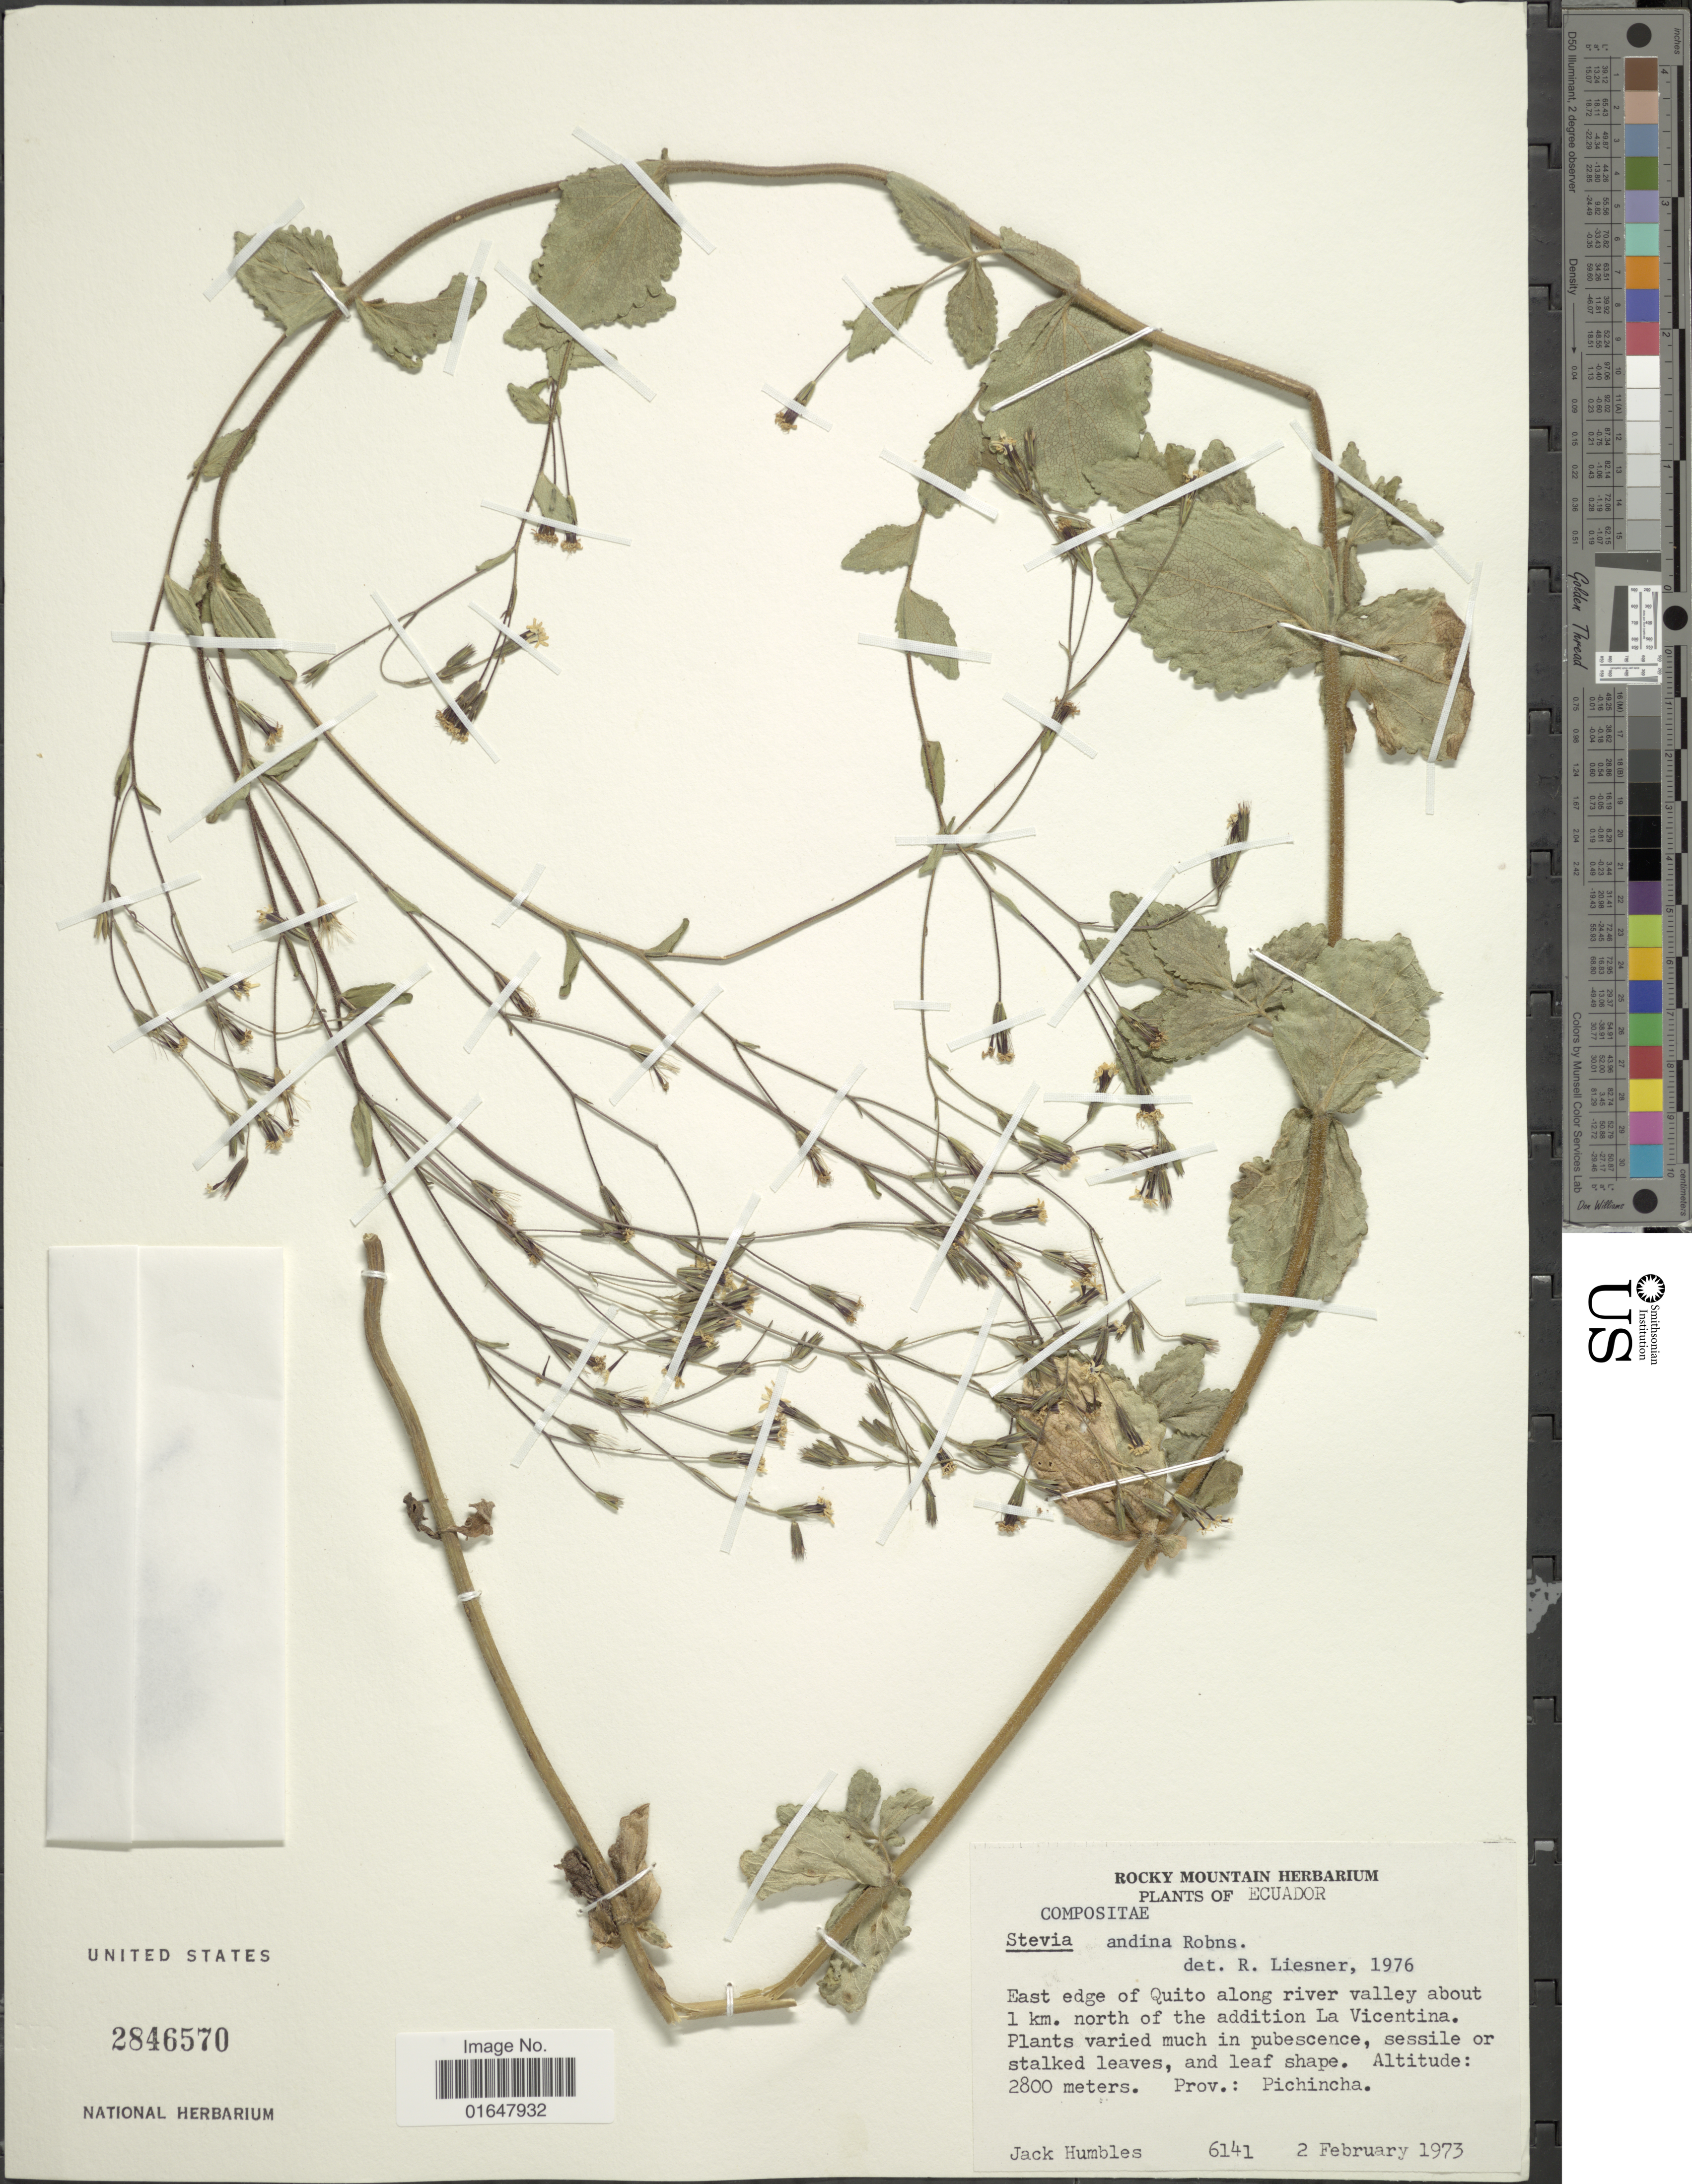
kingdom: Plantae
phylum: Tracheophyta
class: Magnoliopsida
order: Asterales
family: Asteraceae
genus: Stevia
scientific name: Stevia elatior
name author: Kunth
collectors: J. Humbles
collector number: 6141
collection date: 1973-02-02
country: Ecuador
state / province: Pichincha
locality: East edge of Quito along river valley about 1 km north of the addition La Vicentina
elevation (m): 2800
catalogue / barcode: US 2846570